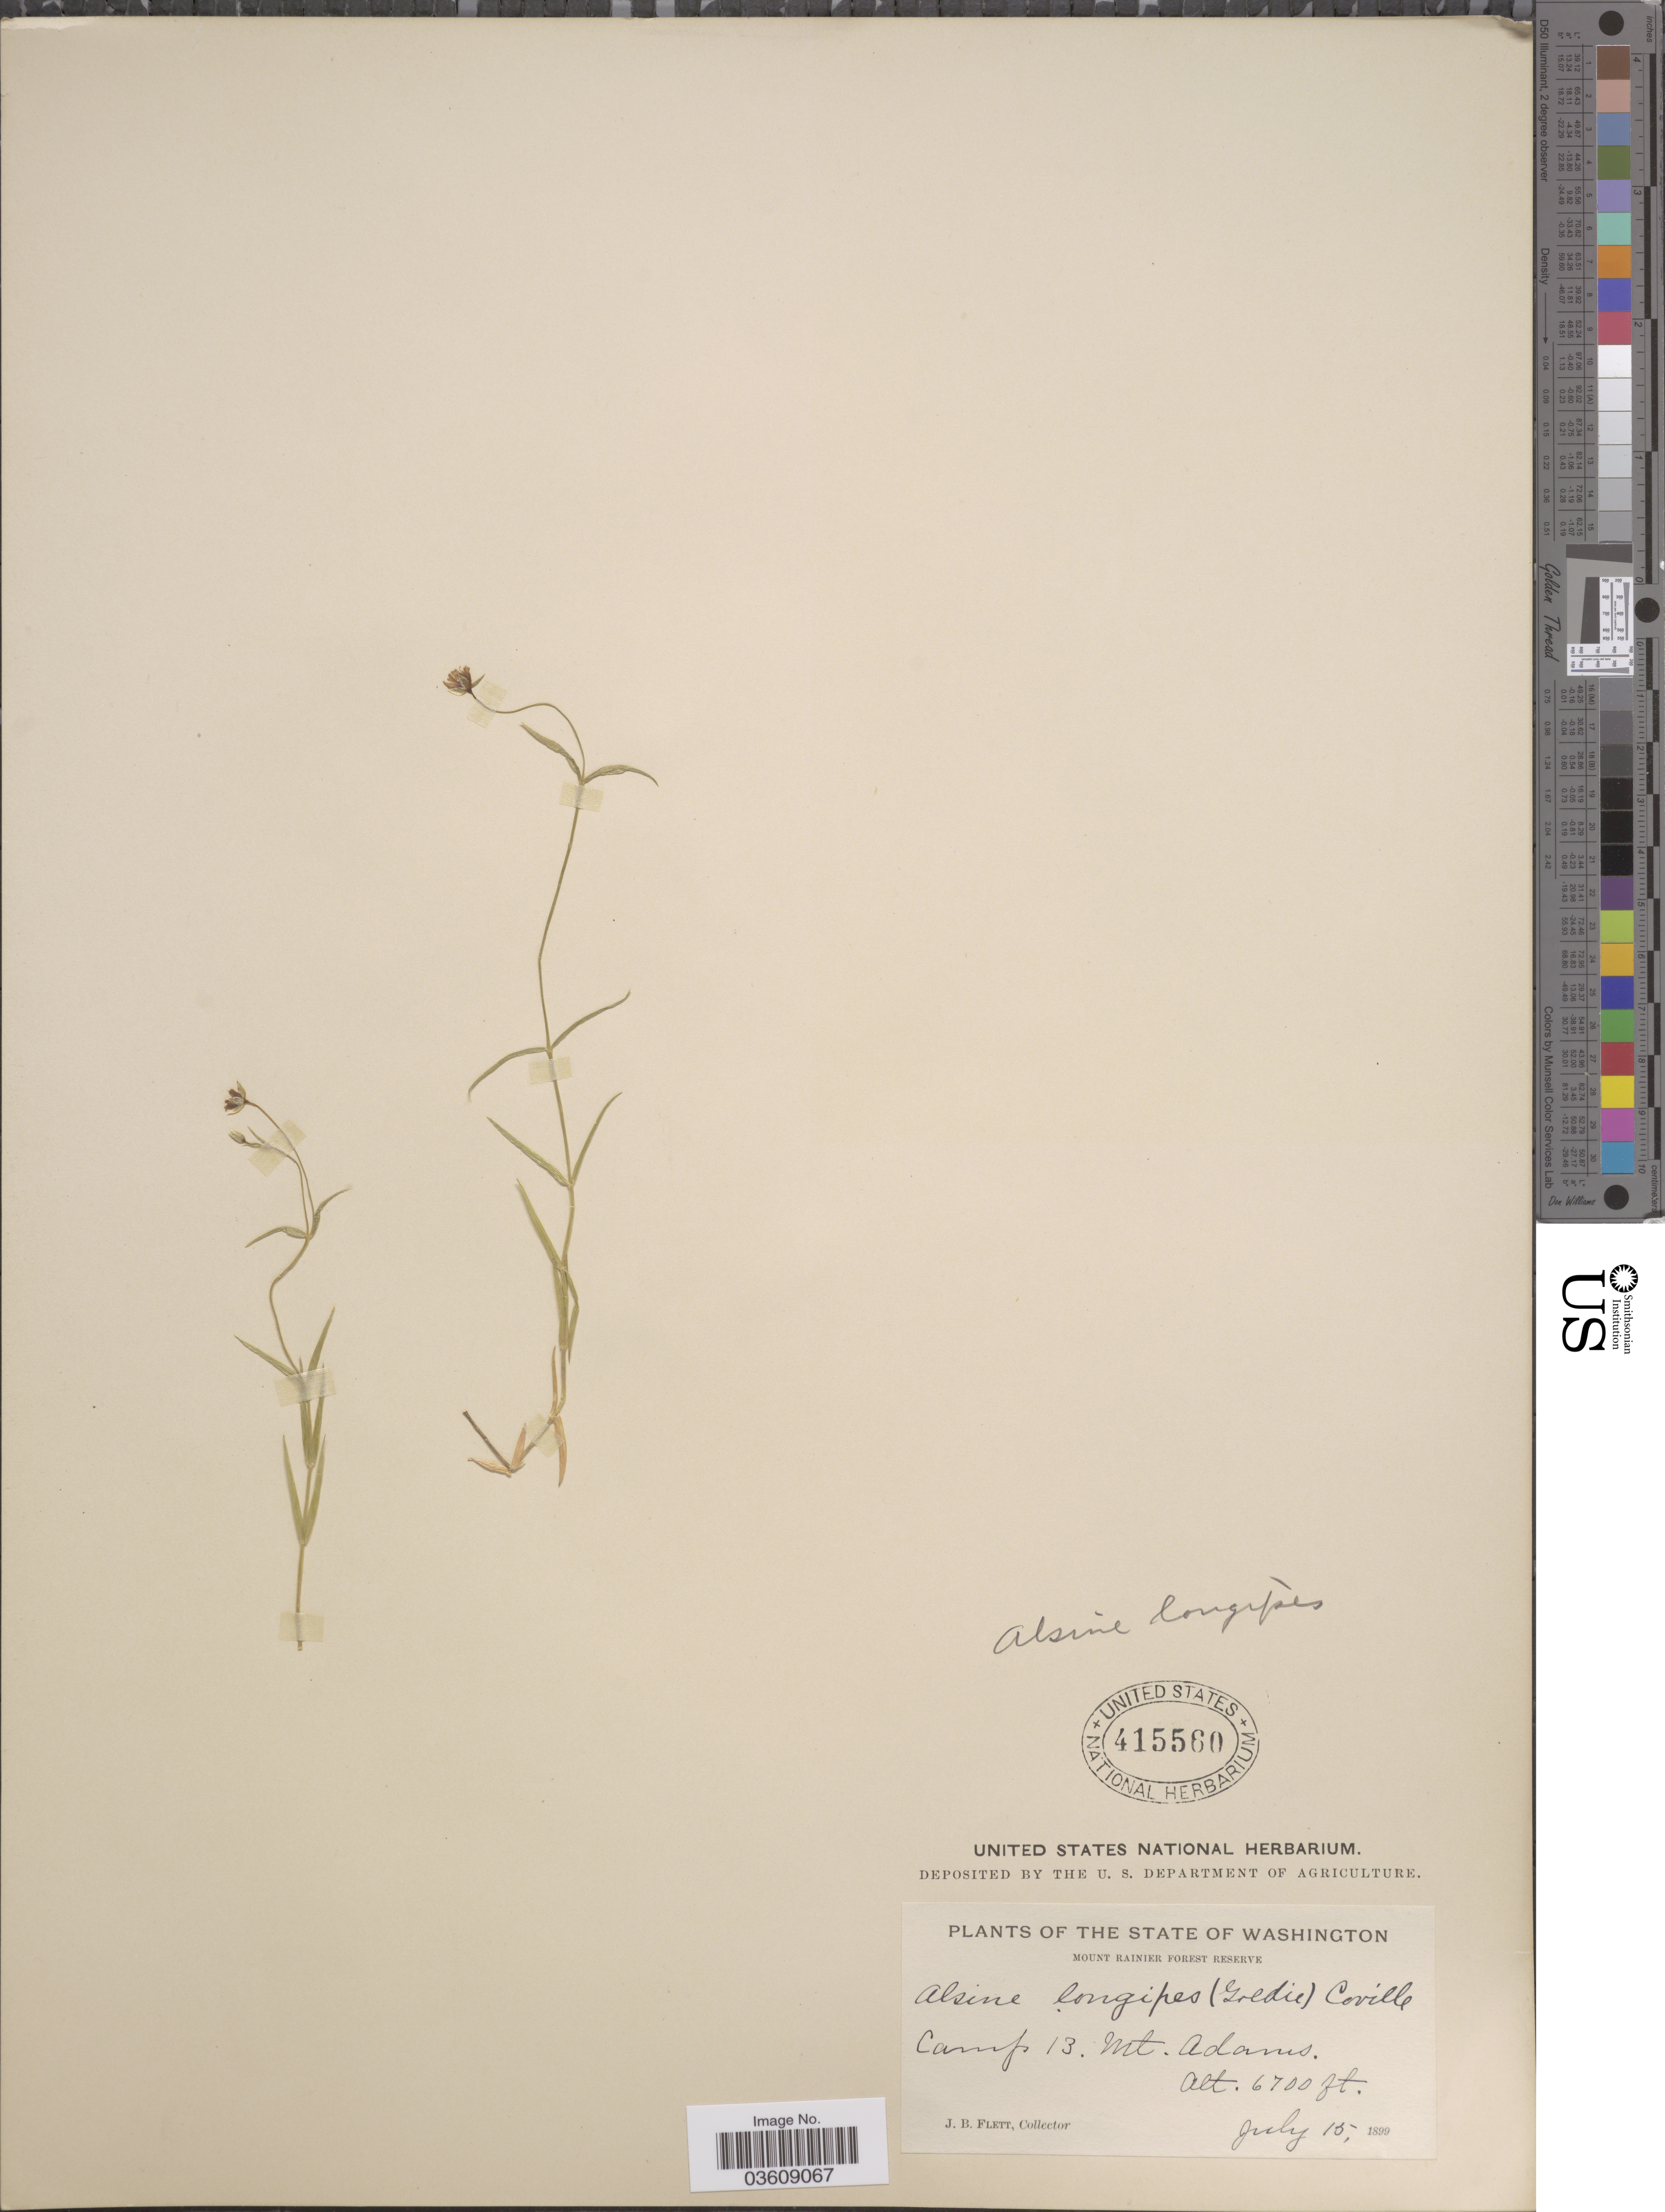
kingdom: Plantae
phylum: Tracheophyta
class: Magnoliopsida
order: Caryophyllales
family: Caryophyllaceae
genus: Stellaria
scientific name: Stellaria longipes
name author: Goldie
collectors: J. Flett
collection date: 1899-07-15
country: United States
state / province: Washington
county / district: Yakima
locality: Mount Rainier Forest Reserve. Camp 13. Mt. Adams.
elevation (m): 2042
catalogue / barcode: US 415560